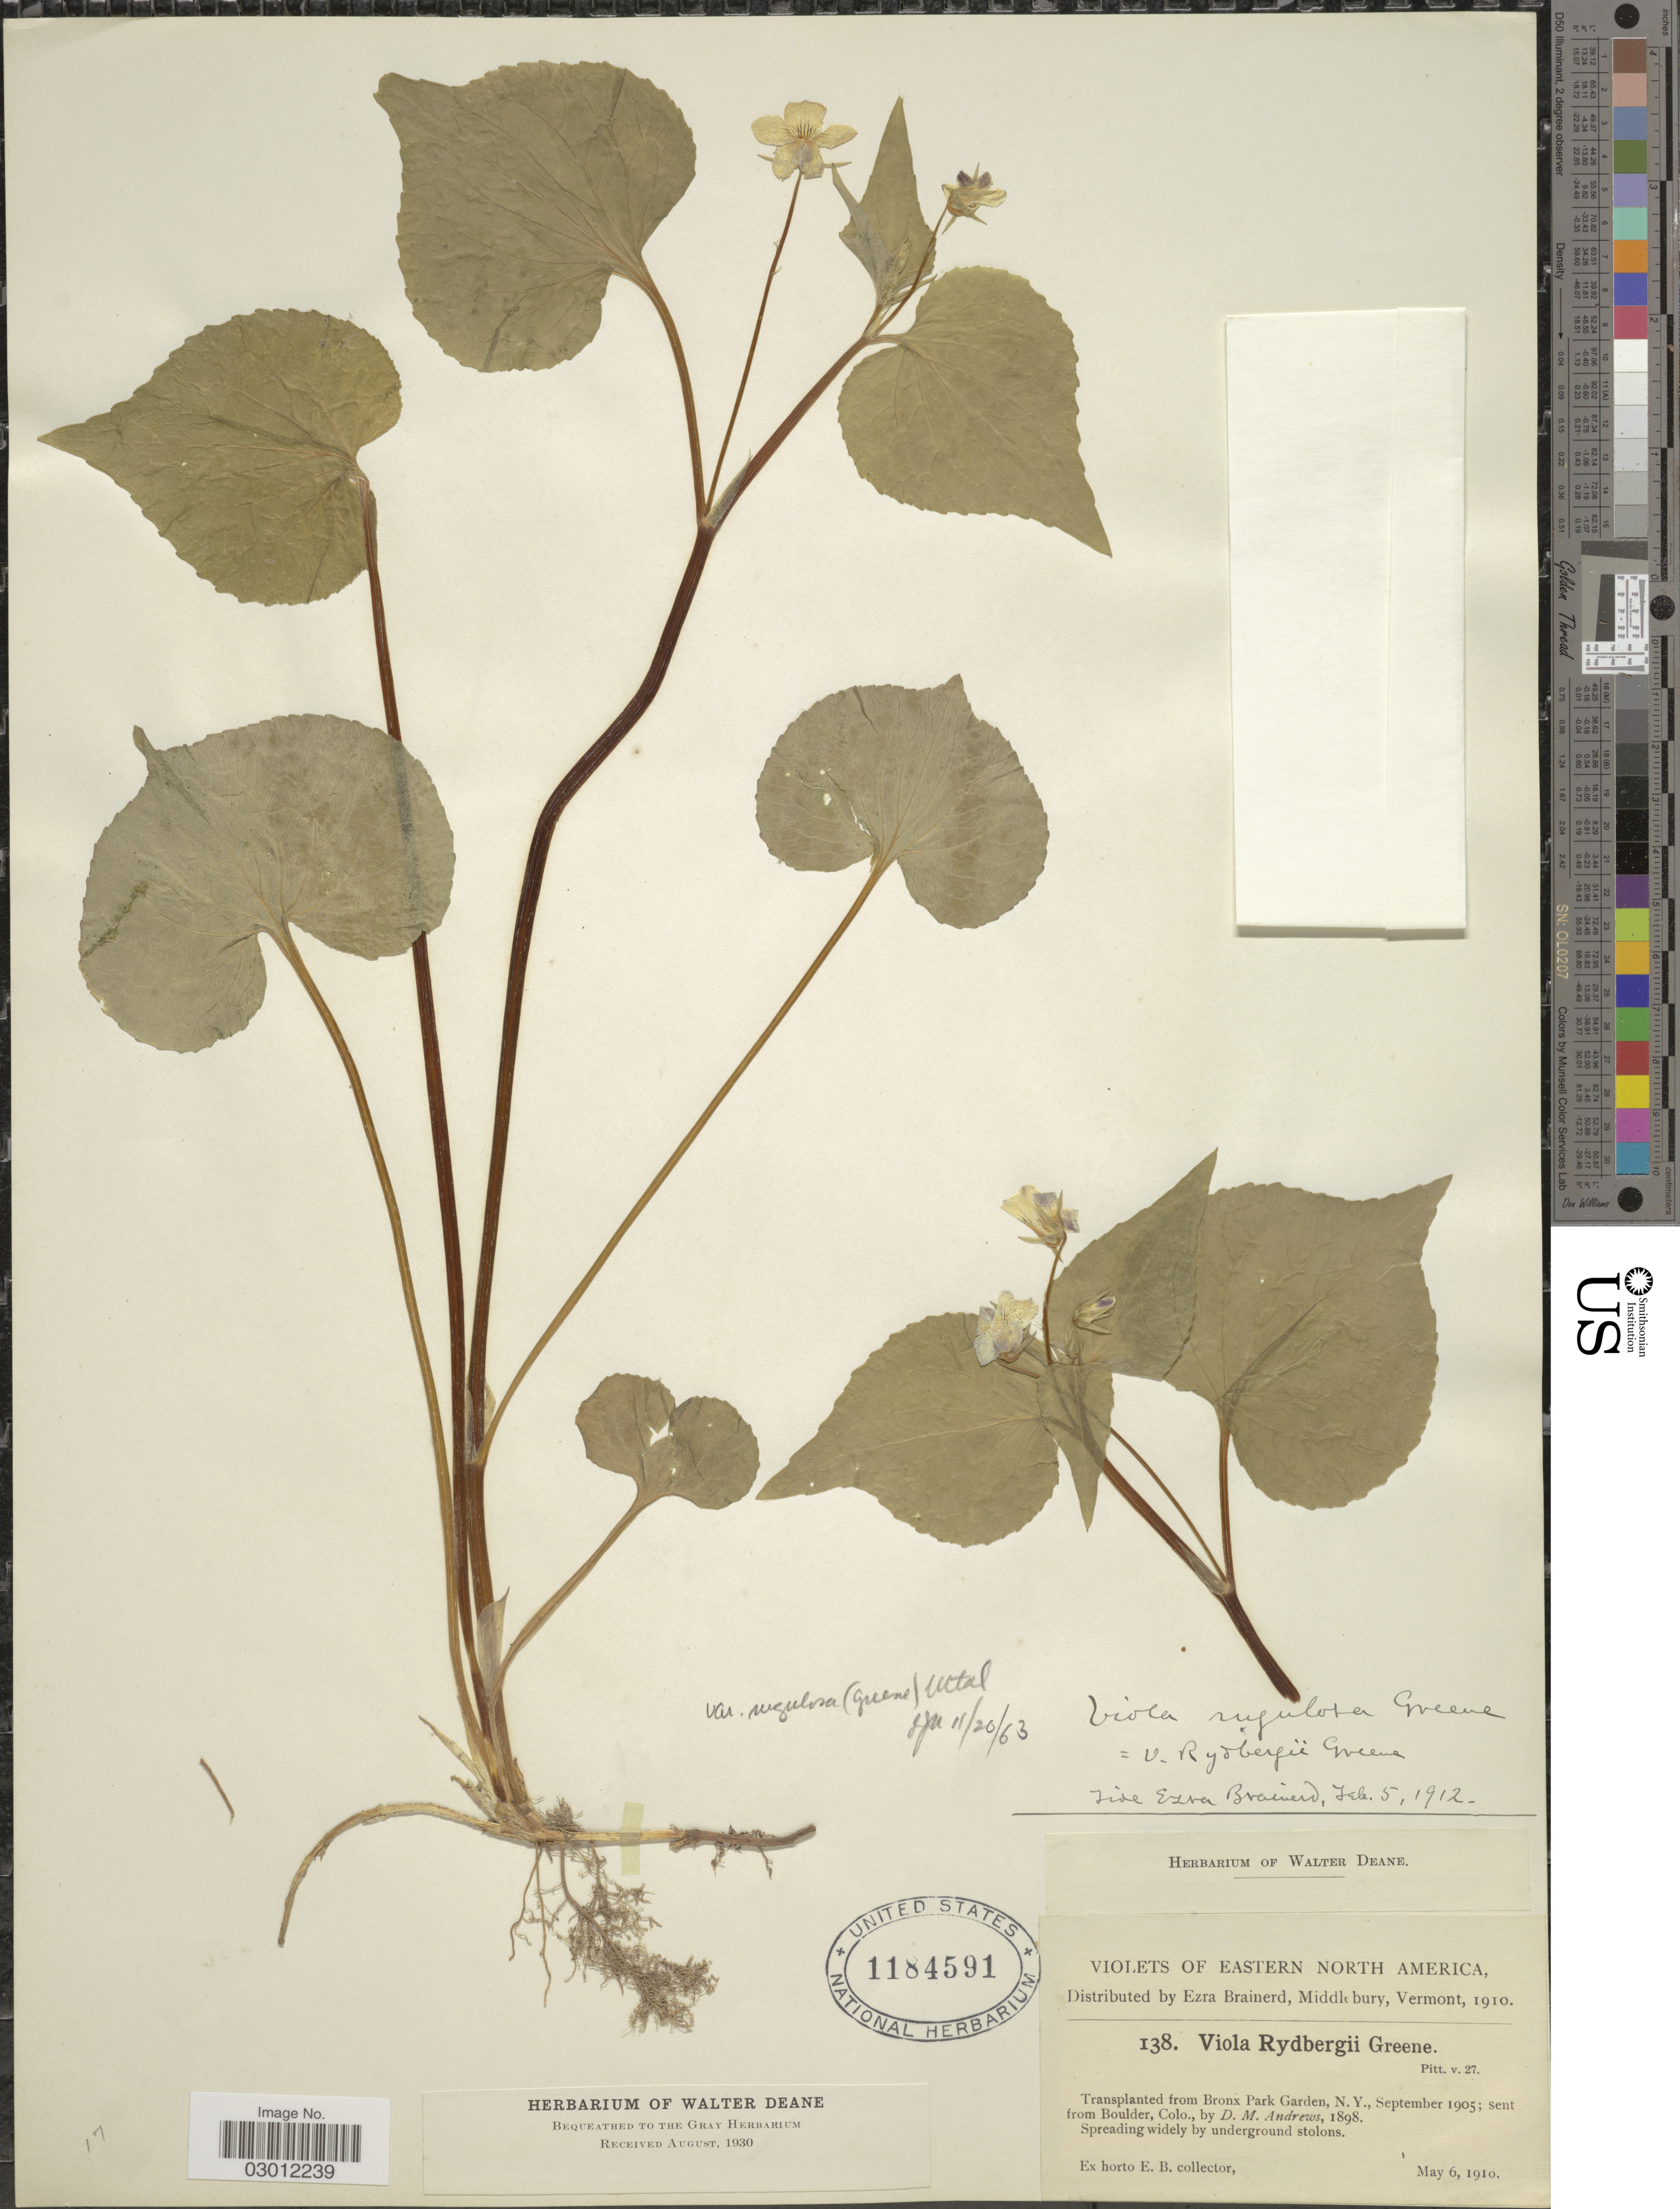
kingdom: Plantae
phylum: Tracheophyta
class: Magnoliopsida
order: Malpighiales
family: Violaceae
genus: Viola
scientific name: Viola canadensis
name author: L.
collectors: ex herb. Ezra Brainerd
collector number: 138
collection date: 1910-05-06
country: United States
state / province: New York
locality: Eastern North America. Transplanted from Bronx Park Garden, N. Y.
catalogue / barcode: US 1184591